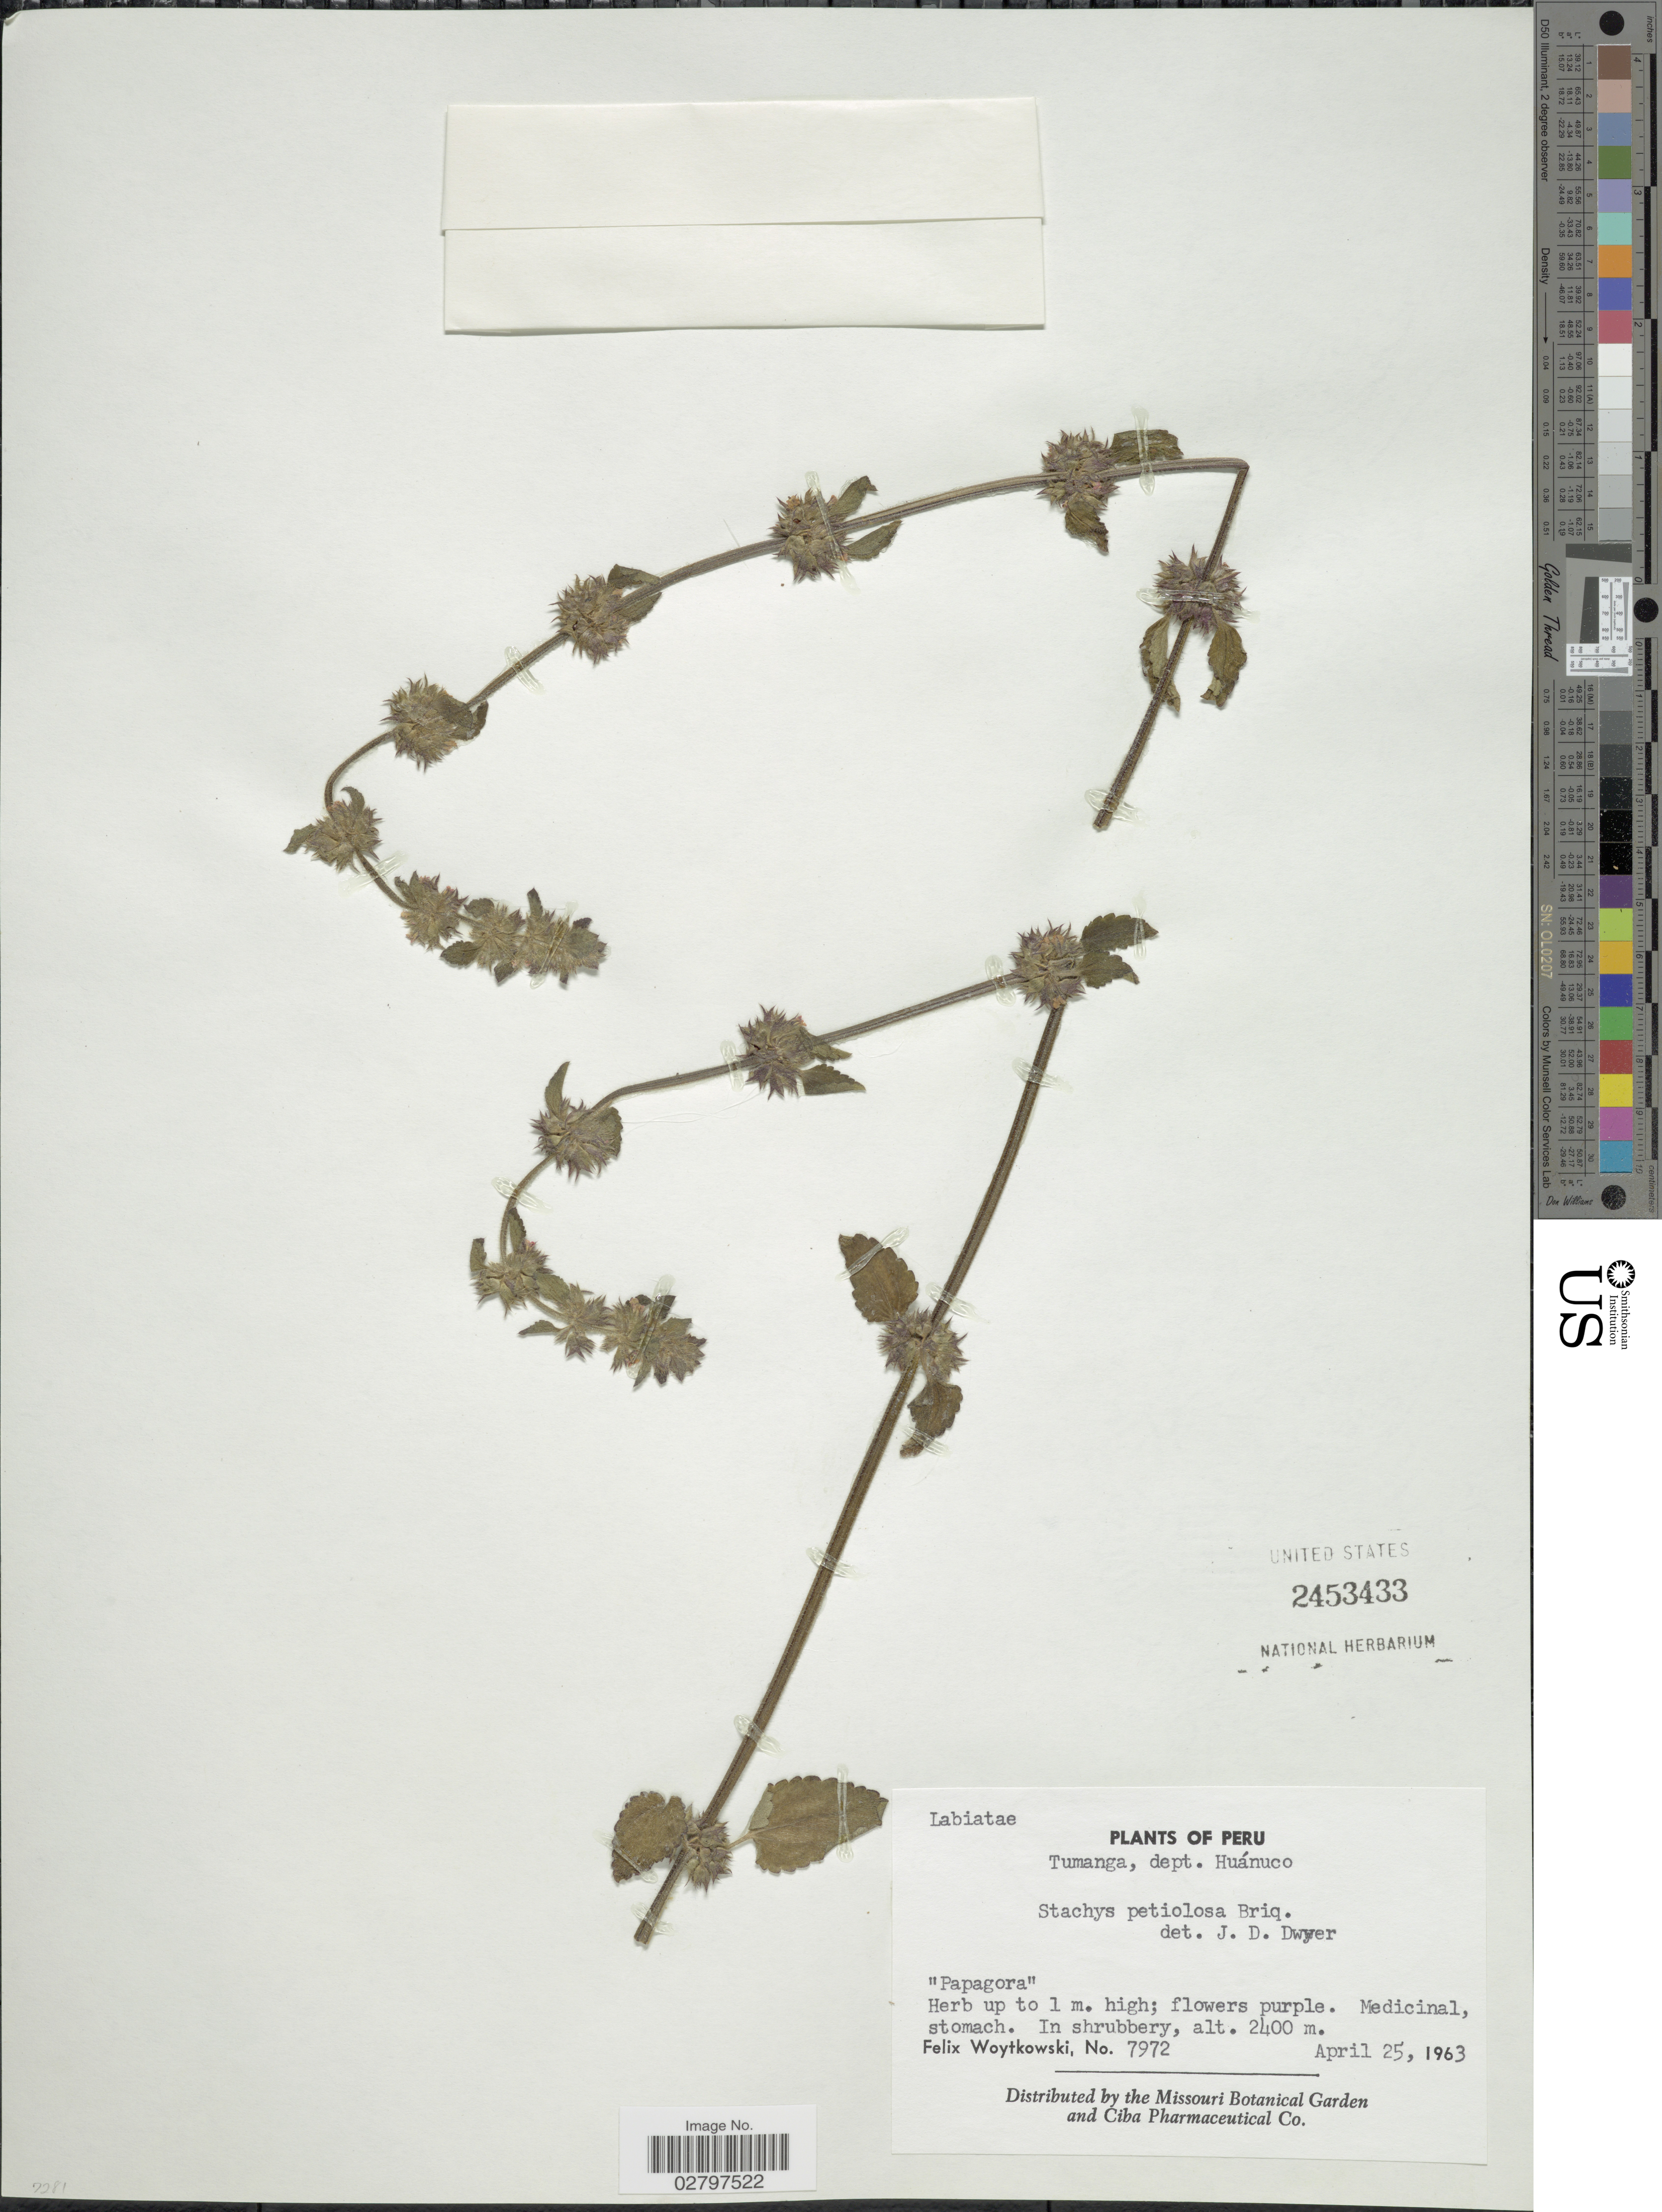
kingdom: Plantae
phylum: Tracheophyta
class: Magnoliopsida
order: Lamiales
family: Lamiaceae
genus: Stachys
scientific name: Stachys petiolosa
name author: Briq.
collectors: F. Woytkowski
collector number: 7972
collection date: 1963-04-25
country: Peru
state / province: Huánuco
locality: Tumanga, dept. Huánuco.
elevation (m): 2400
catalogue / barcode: US 2453433